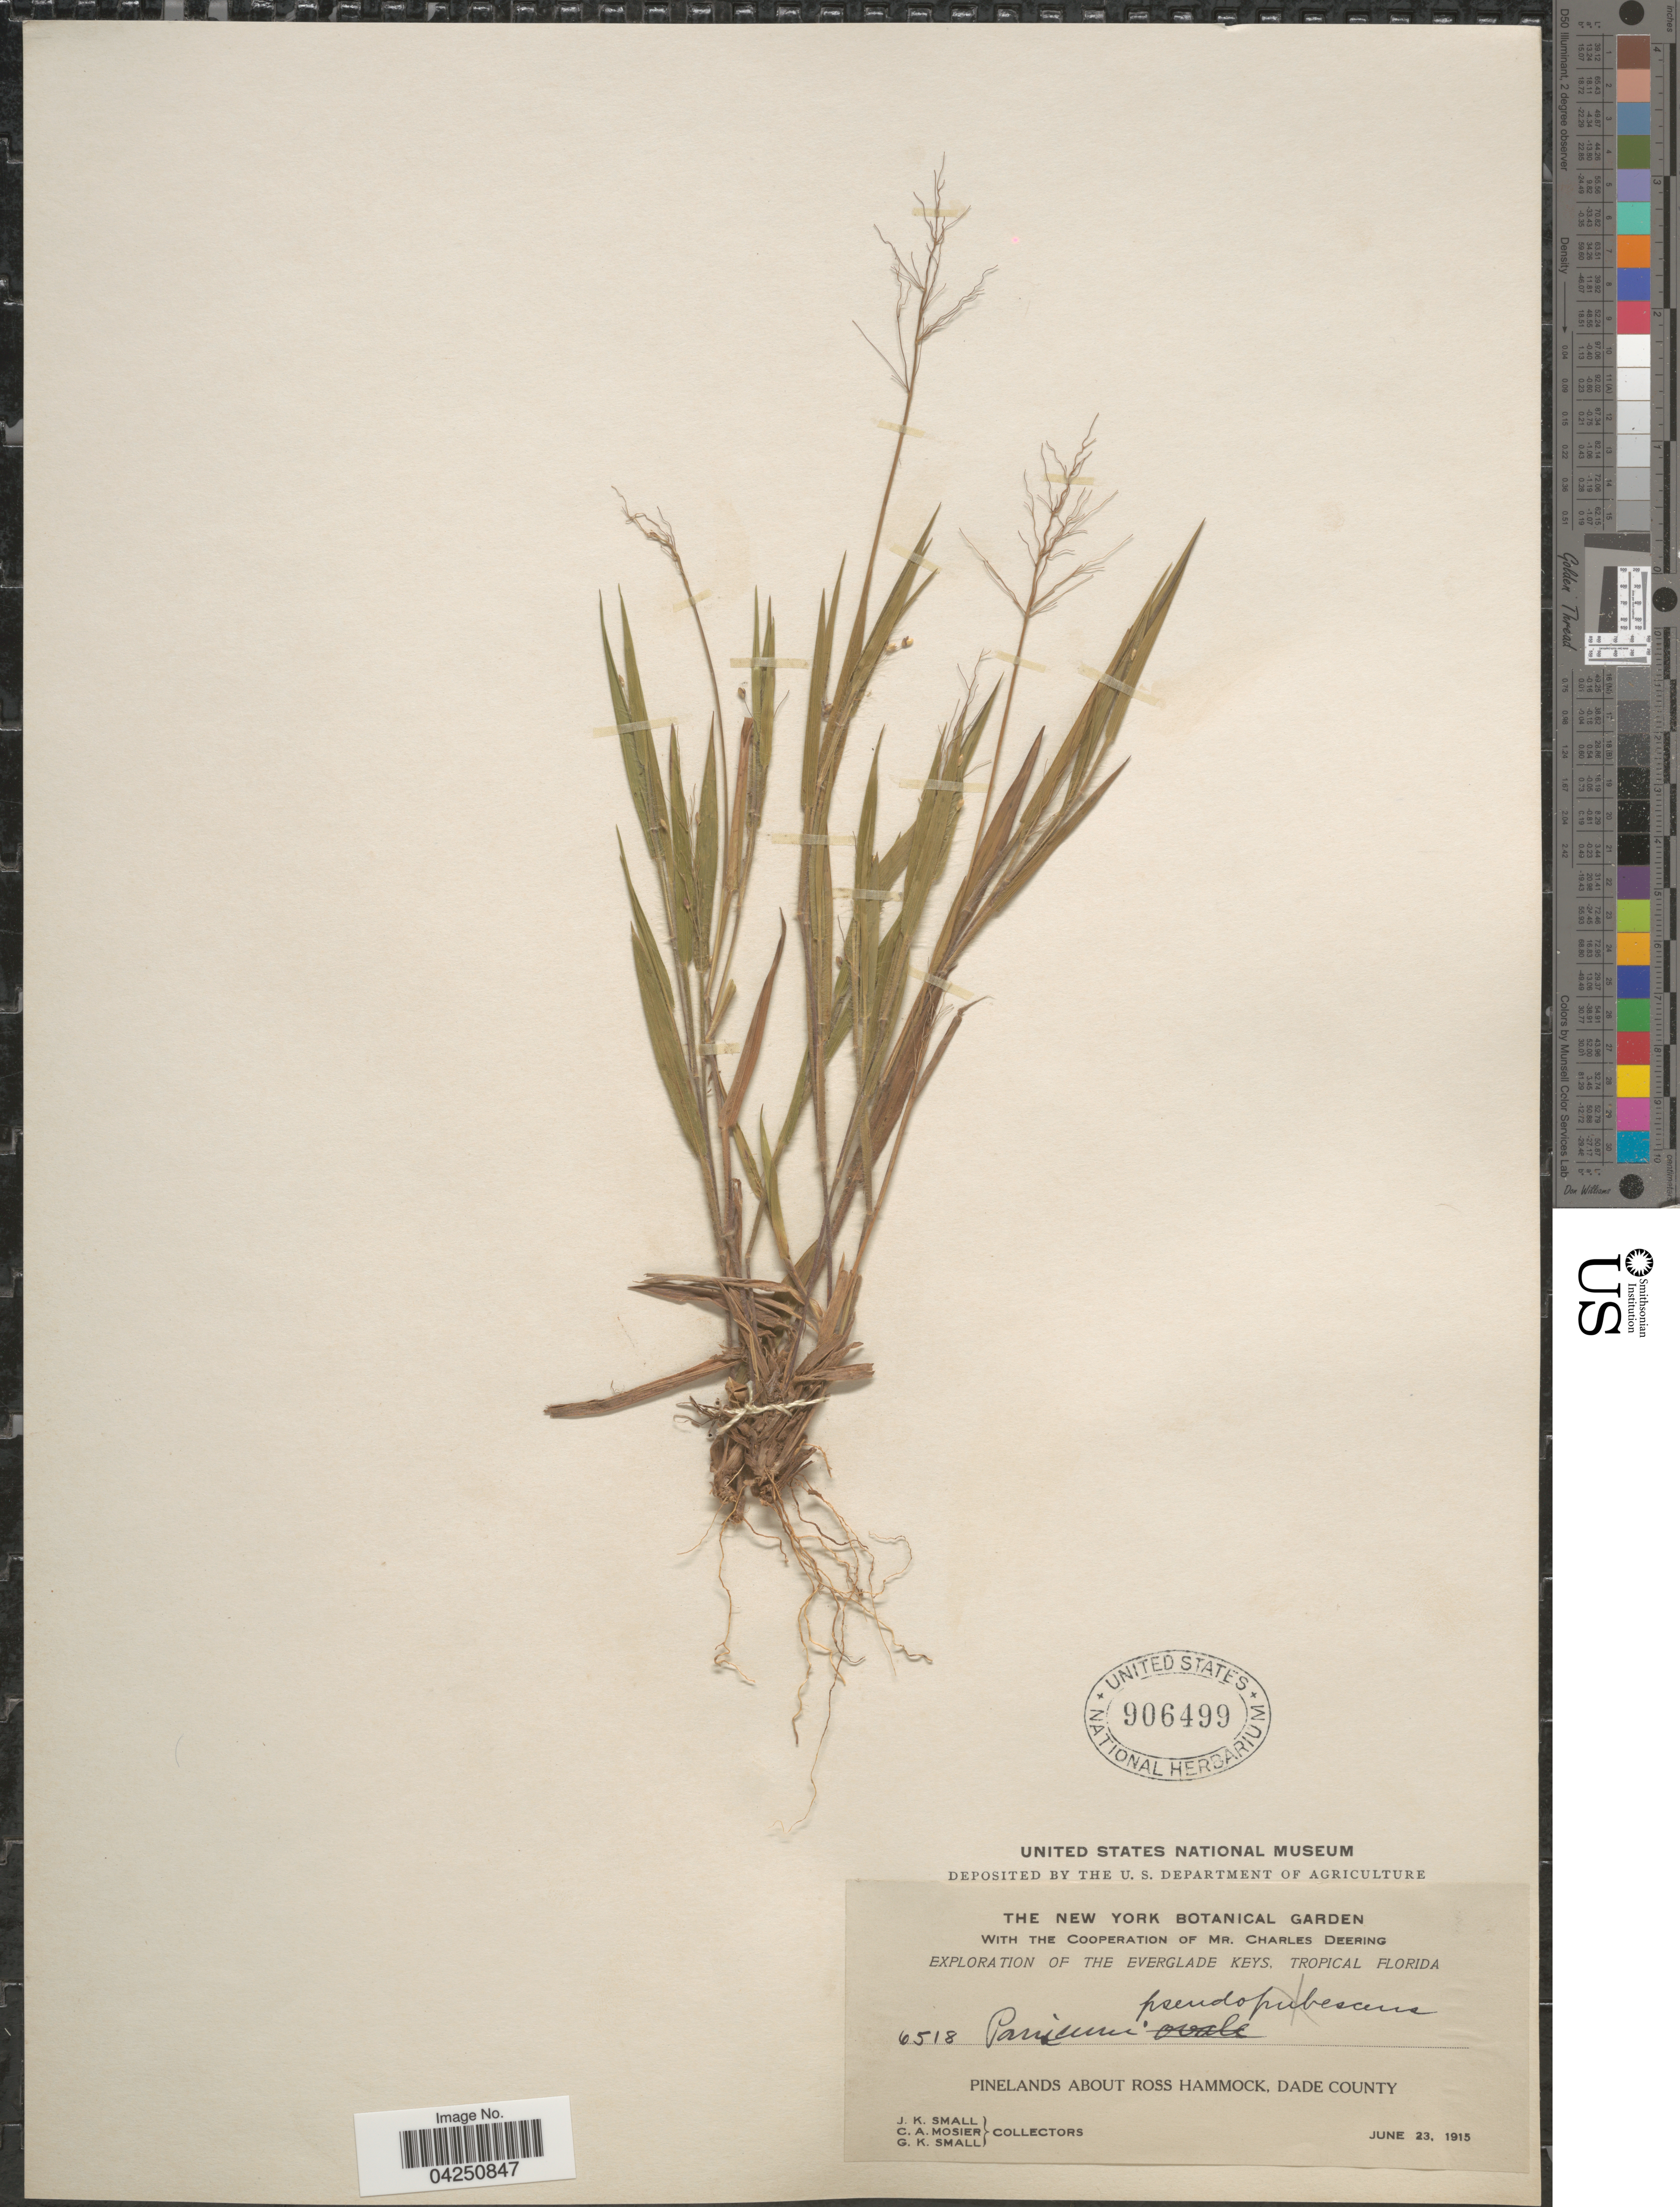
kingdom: Plantae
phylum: Tracheophyta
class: Liliopsida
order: Poales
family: Poaceae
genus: Dichanthelium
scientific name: Dichanthelium acuminatum var. acuminatum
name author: (Sw.) Gould & C.A. Clark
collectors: J. K. Small, C. A. Mosier & G. K. Small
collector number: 6518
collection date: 1915-06-23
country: United States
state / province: Florida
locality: Exploration Of The Everglade Keys, Tropical Florida. Pinelands About Ross Hammock, Dade County.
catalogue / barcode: US 906499